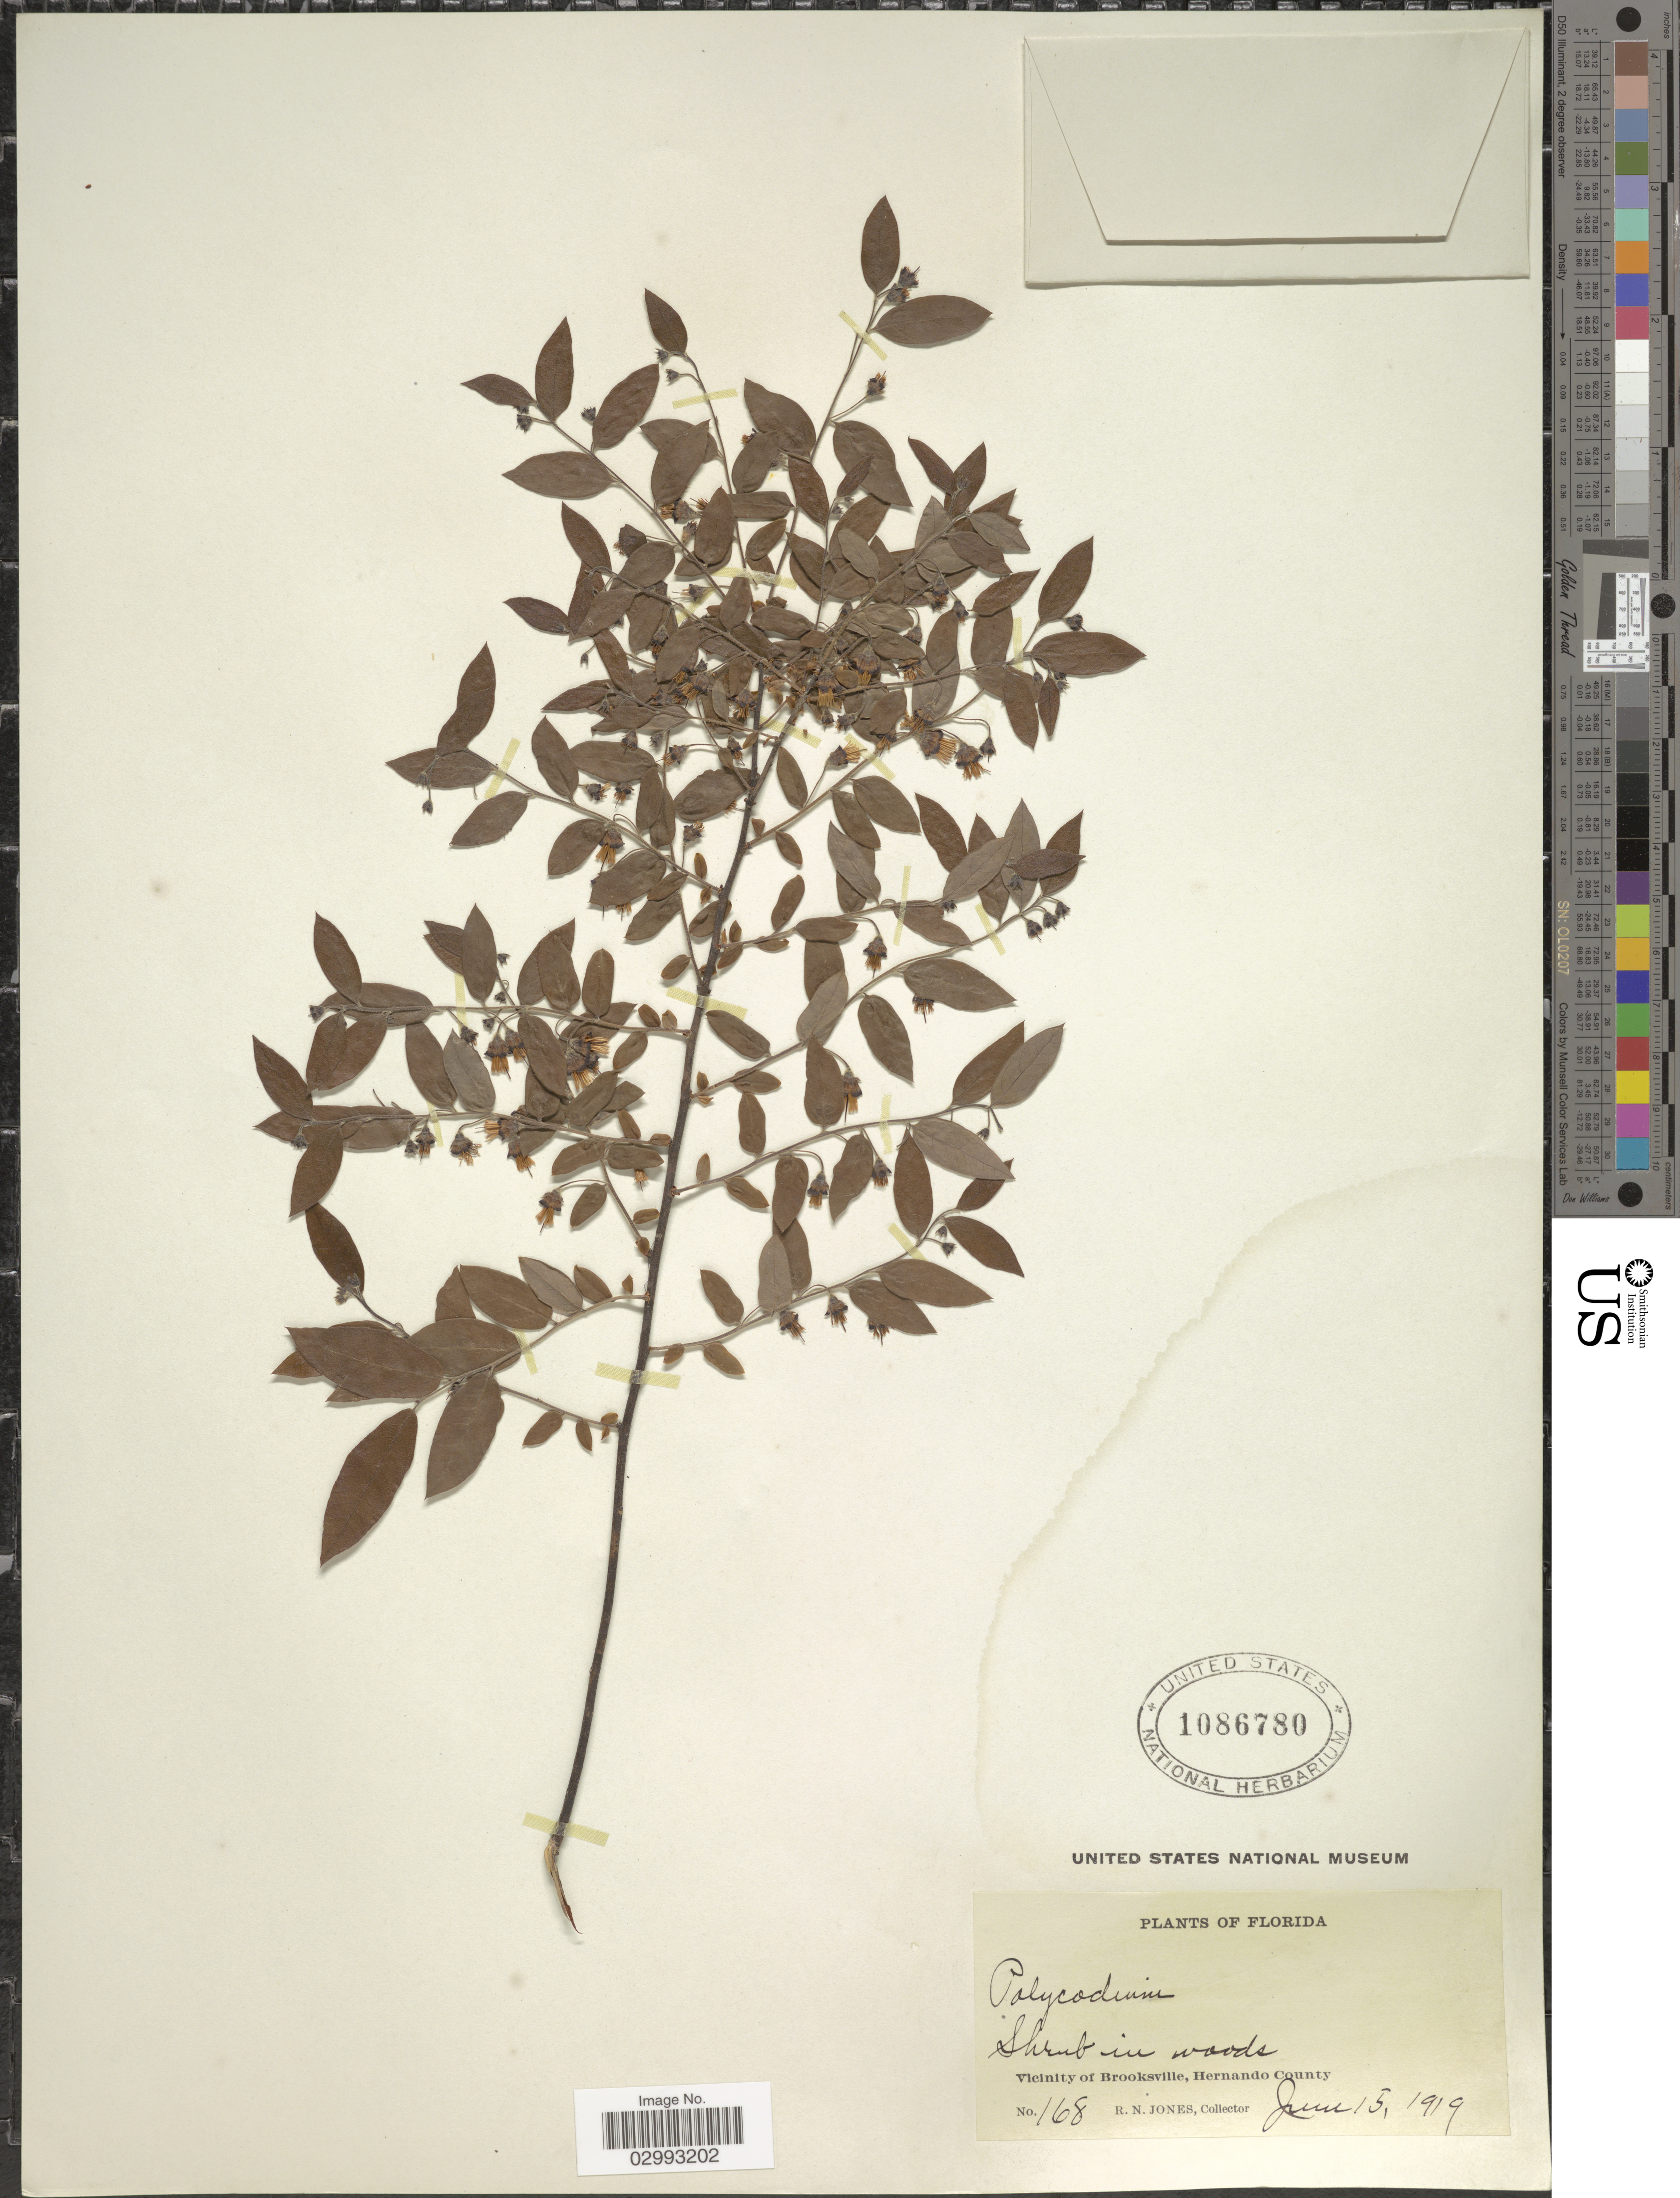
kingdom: Plantae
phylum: Tracheophyta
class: Magnoliopsida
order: Ericales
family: Ericaceae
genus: Polycodium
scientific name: Polycodium stamineum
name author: (L.) Greene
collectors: R. N. Jones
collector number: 168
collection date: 1919-06-15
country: United States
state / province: Florida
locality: Vicinity of Brooksville, Hernando County.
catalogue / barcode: US 1086780